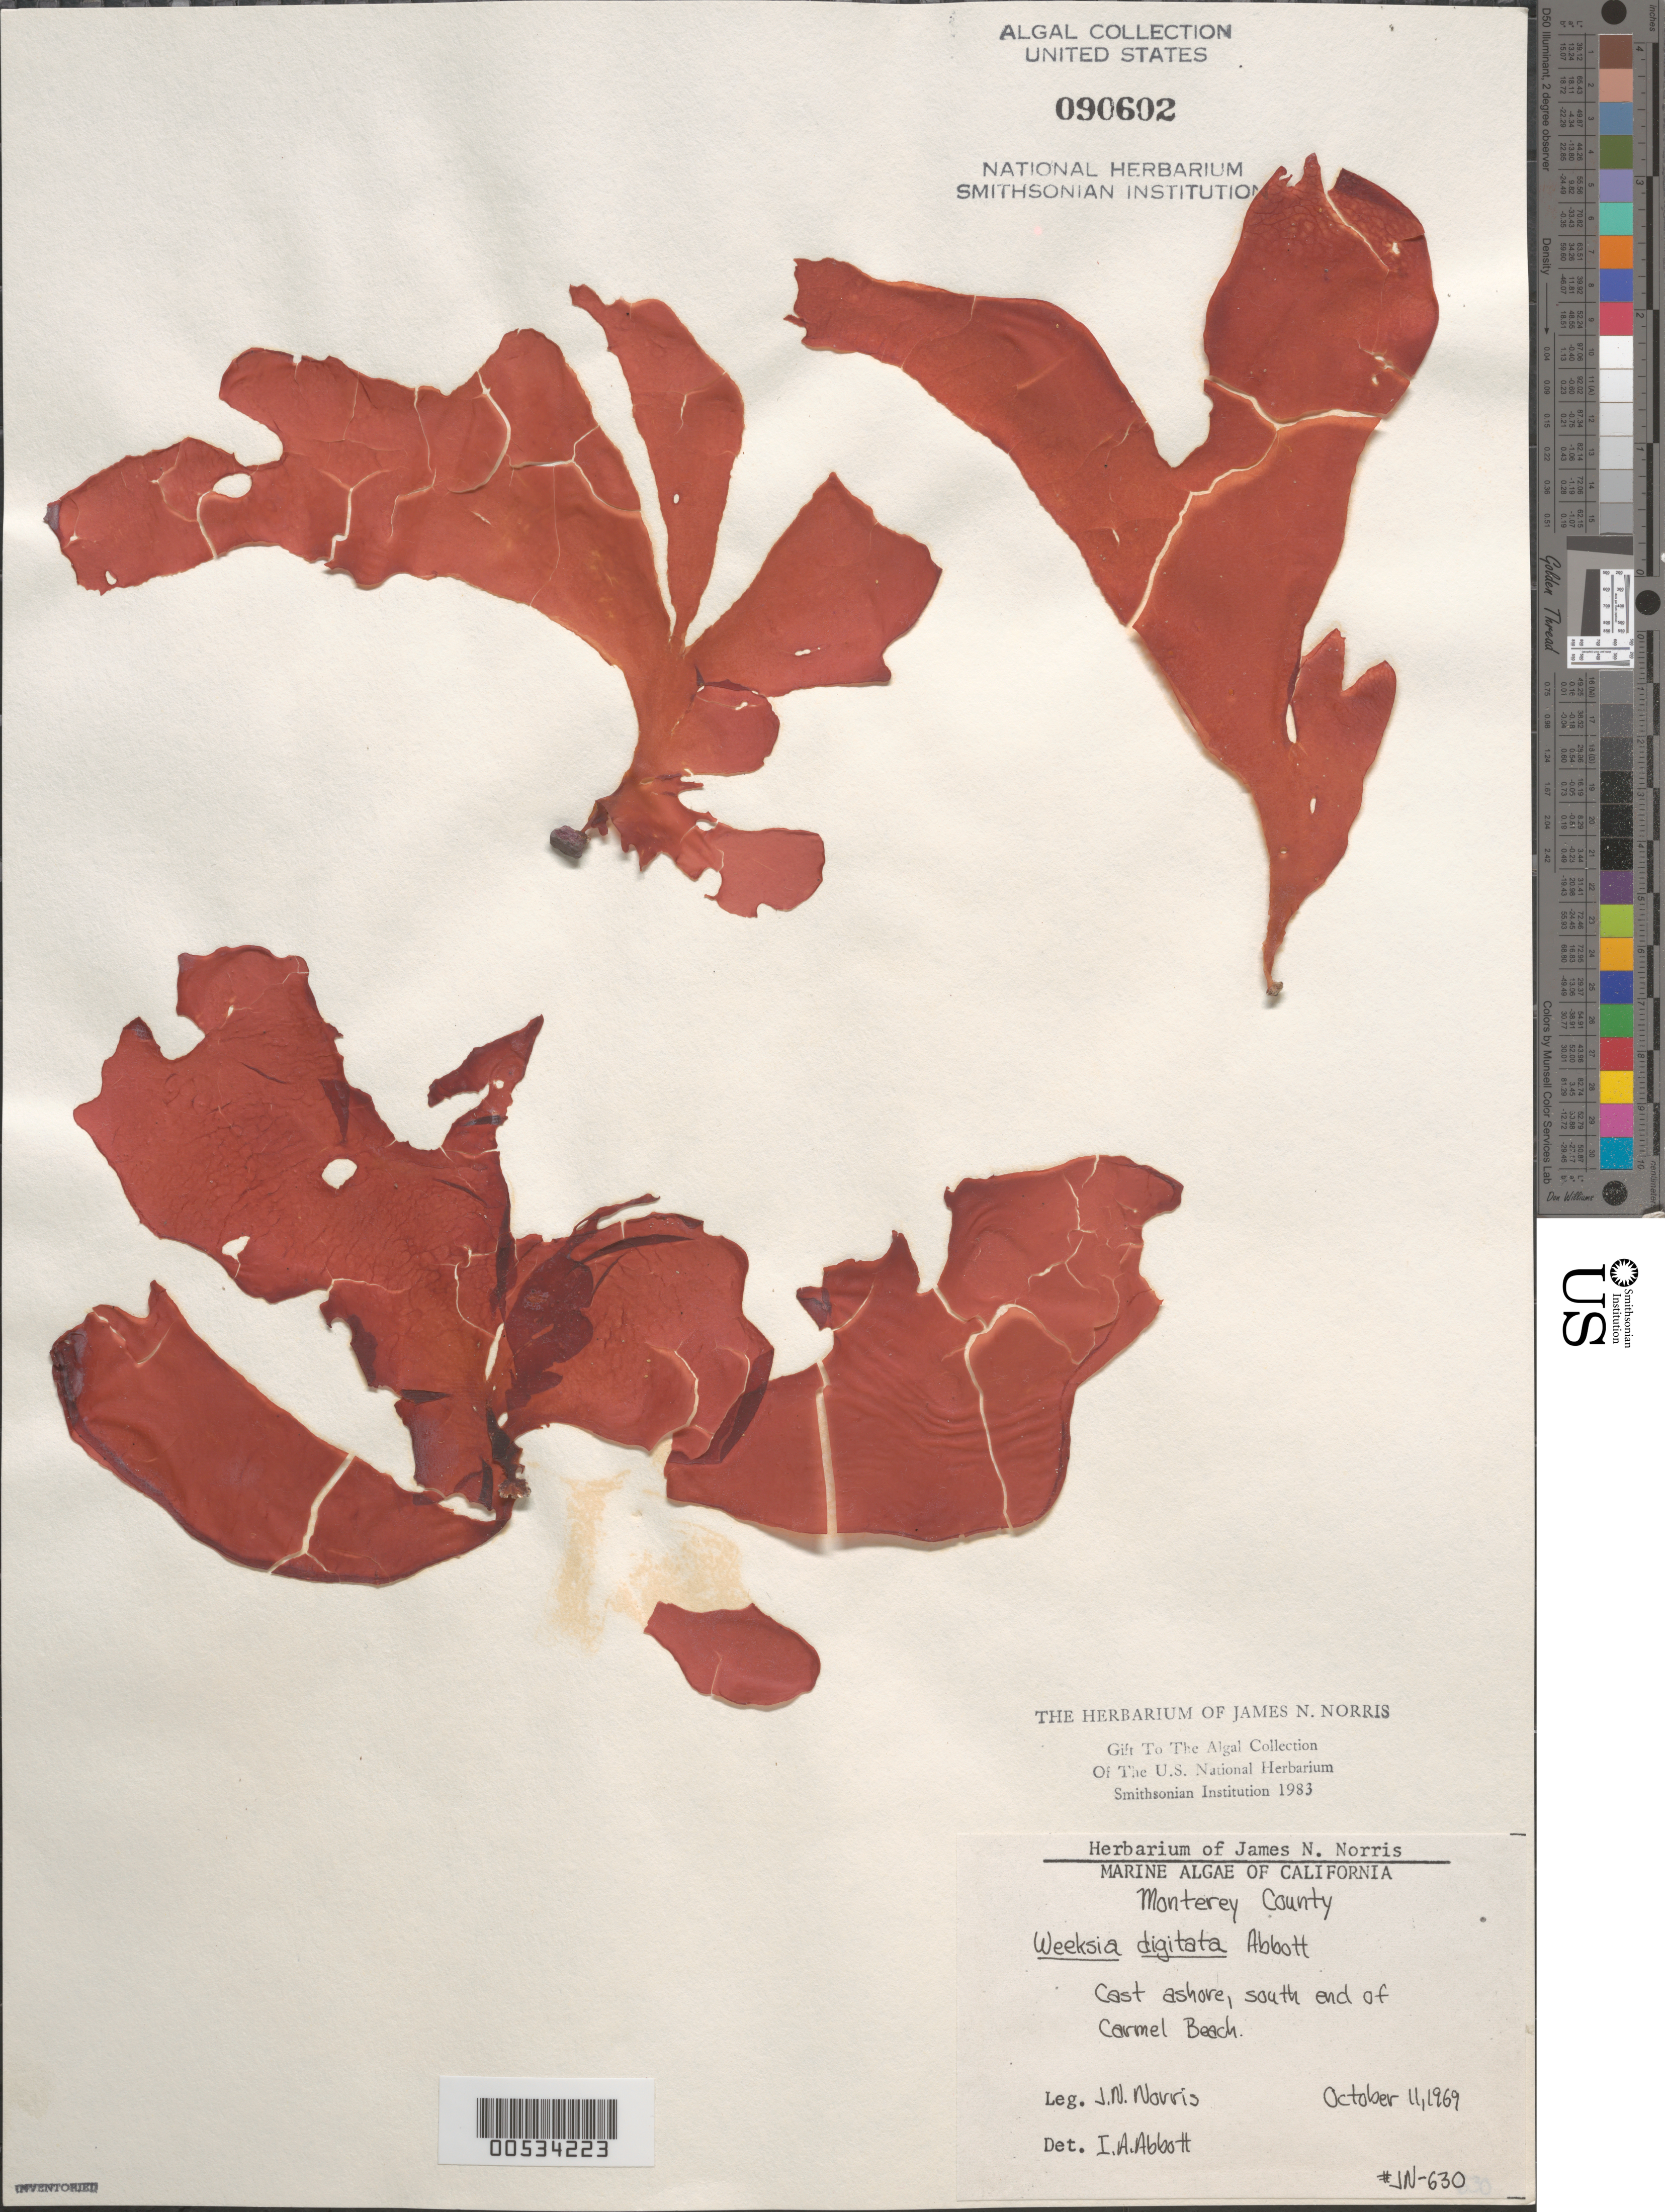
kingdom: Plantae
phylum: Rhodophyta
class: Florideophyceae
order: Gigartinales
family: Dumontiaceae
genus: Weeksia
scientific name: Weeksia digitata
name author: I.A. Abbott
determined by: Abbott, Isabella A.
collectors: J. N. Norris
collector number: JN-630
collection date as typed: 11 Oct 1969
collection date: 1969-10-11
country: United States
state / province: California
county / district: Monterey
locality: Carmel Beach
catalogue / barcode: US 90602